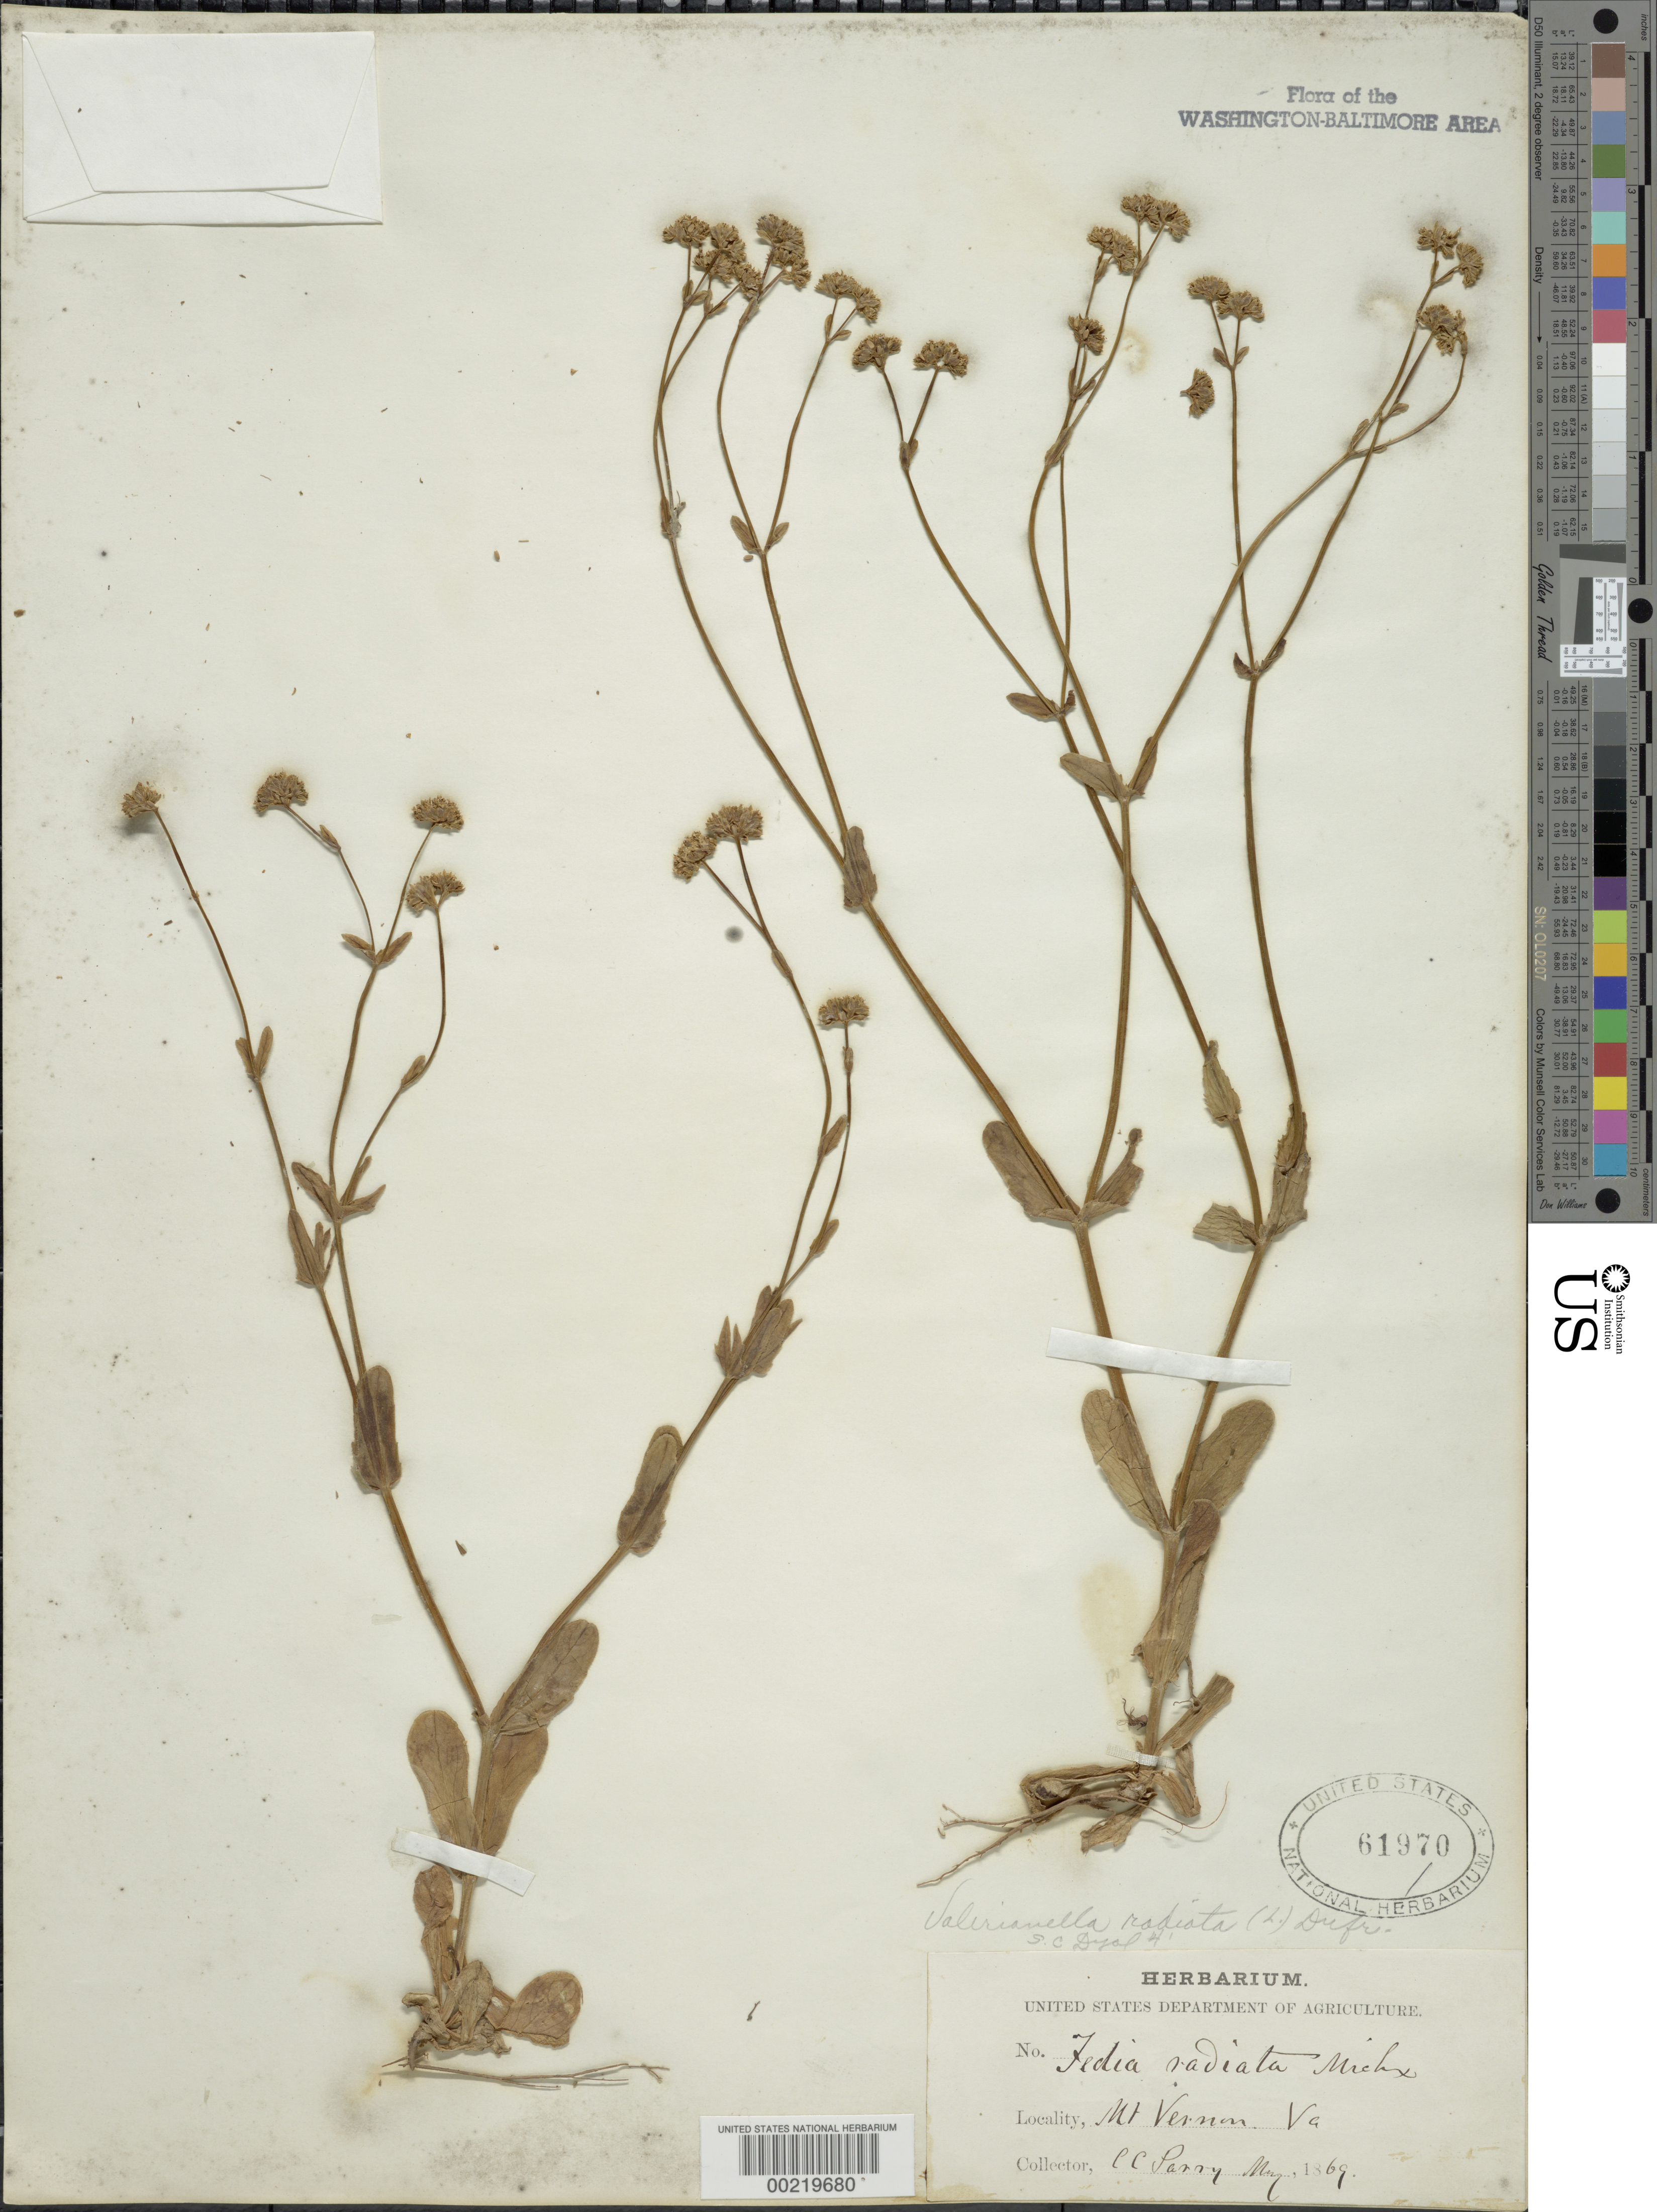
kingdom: Plantae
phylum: Tracheophyta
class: Magnoliopsida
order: Dipsacales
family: Caprifoliaceae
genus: Valerianella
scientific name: Valerianella radiata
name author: (L.) Dufr.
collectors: C. C. Parry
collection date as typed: May 1869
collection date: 1869-05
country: United States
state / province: Virginia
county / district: Fairfax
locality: Mount Vernon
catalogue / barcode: US 61970